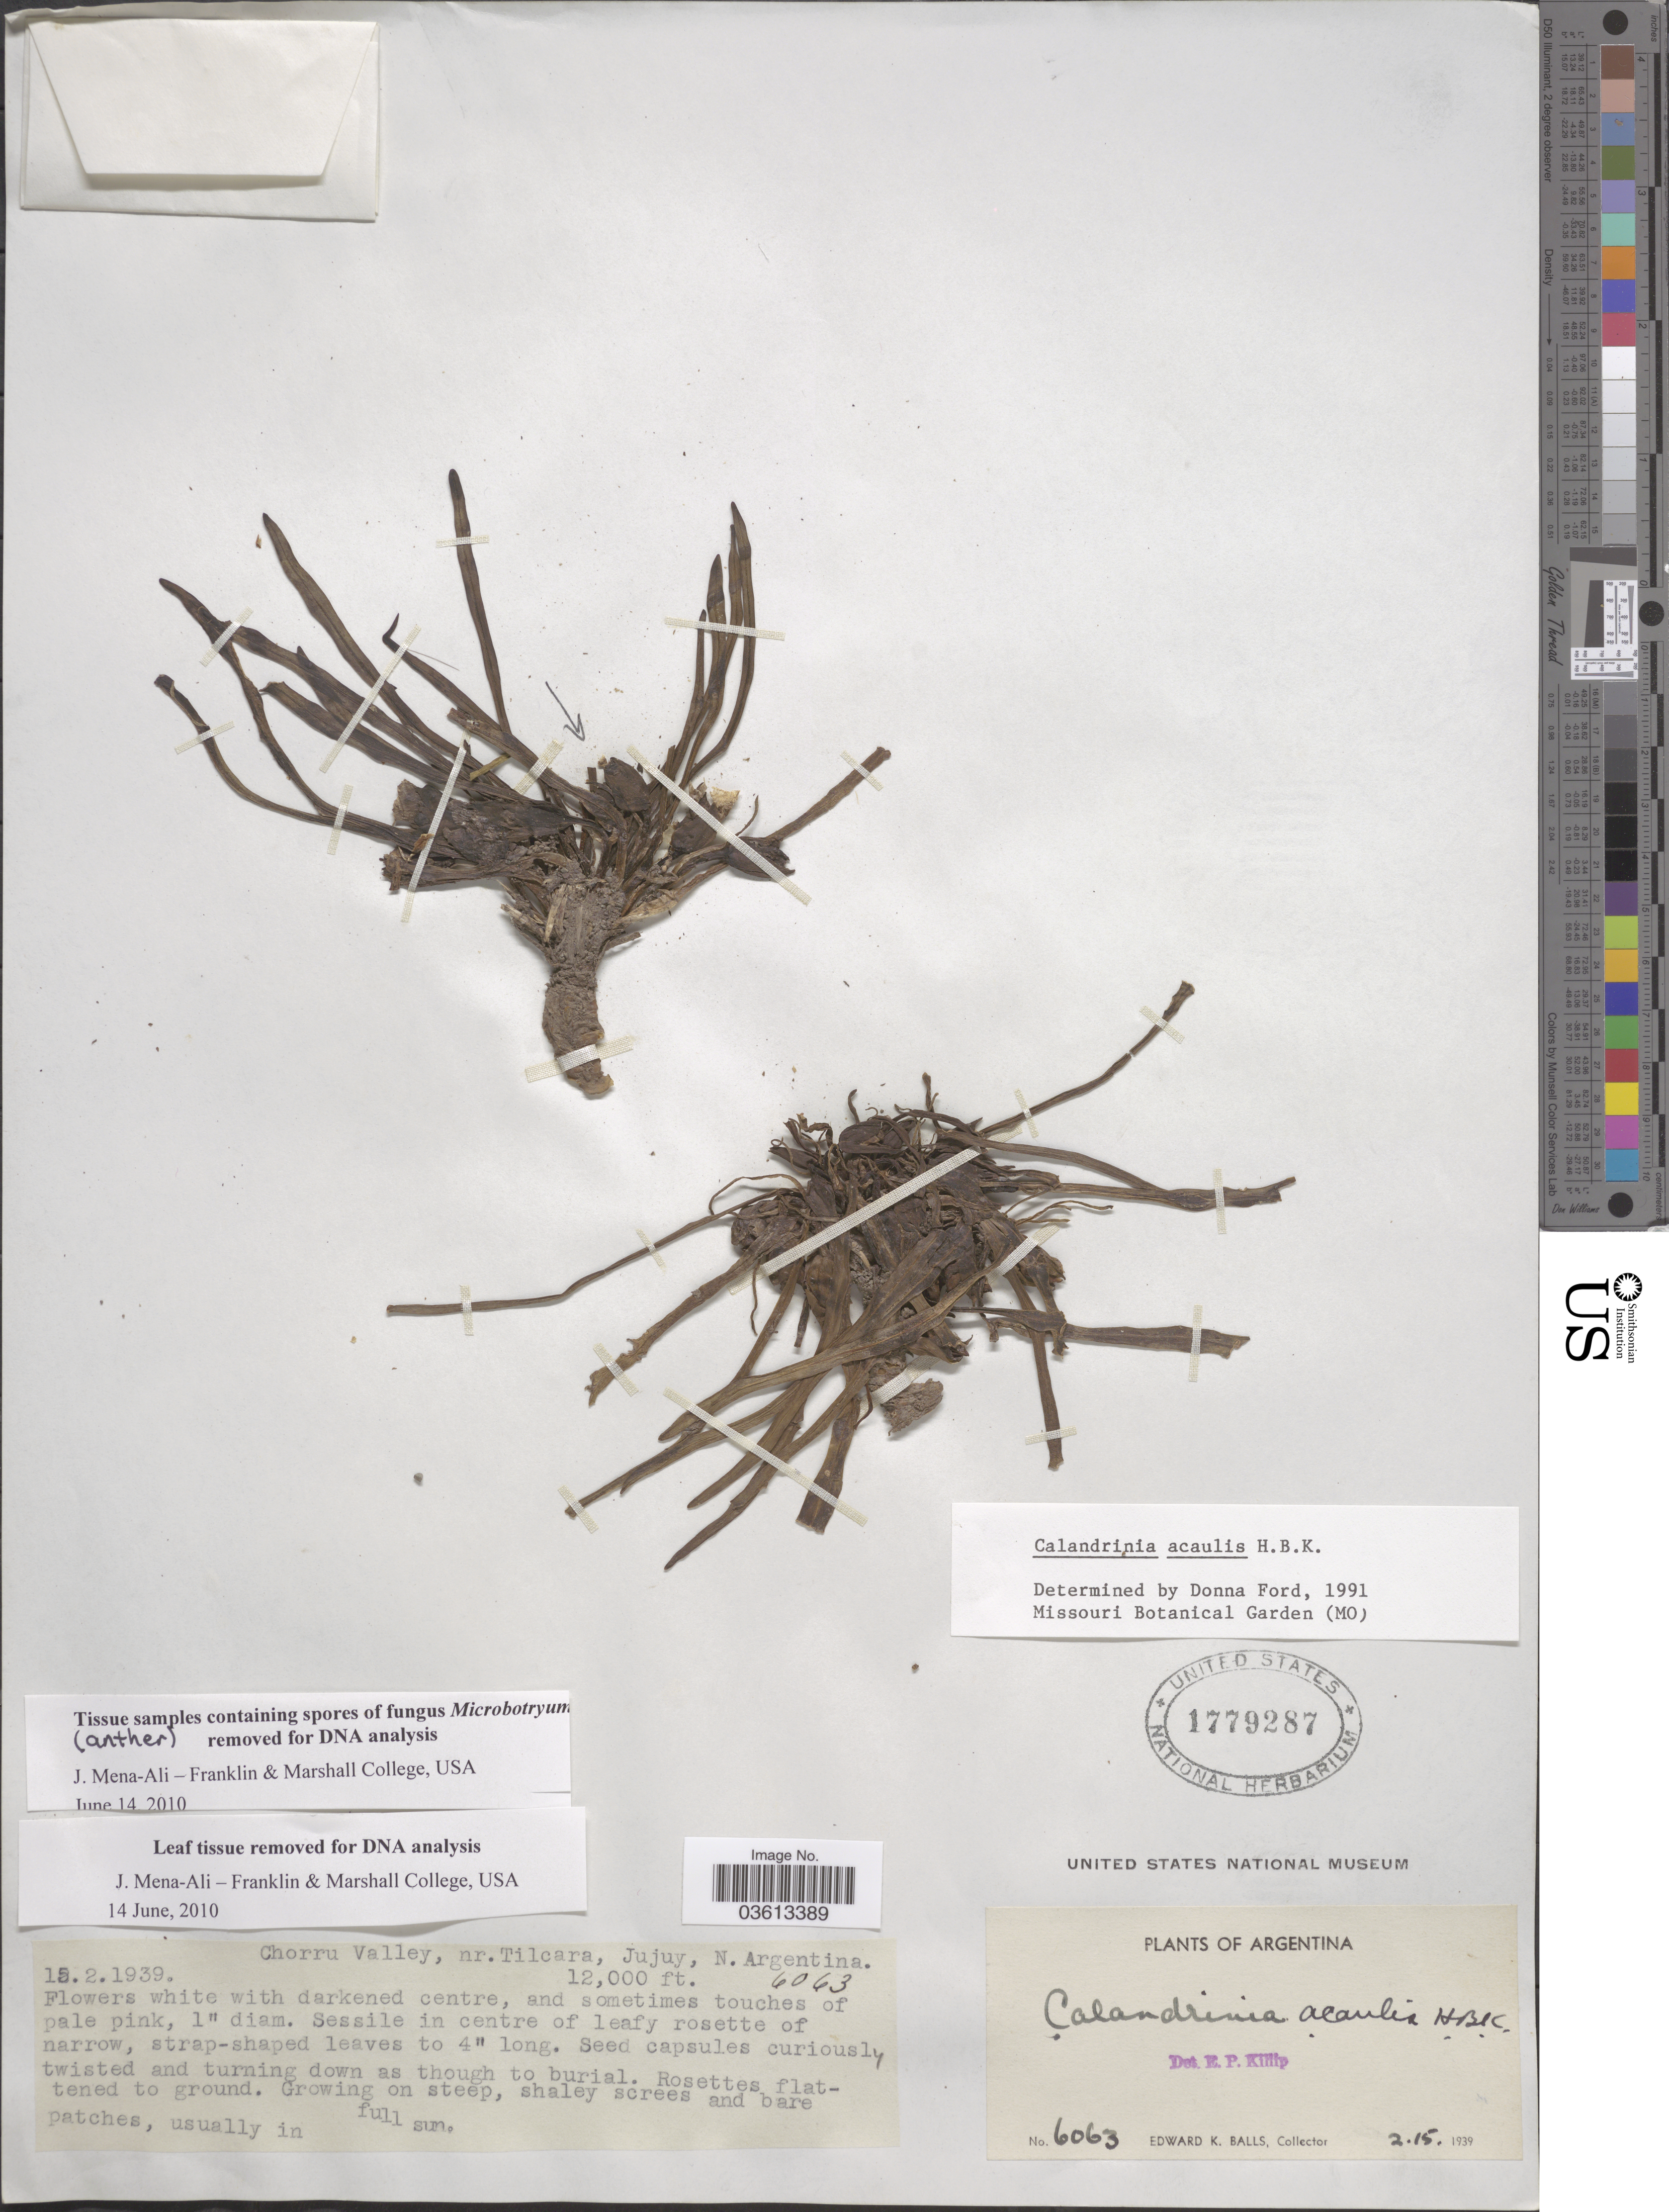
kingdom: Plantae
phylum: Tracheophyta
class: Magnoliopsida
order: Caryophyllales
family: Montiaceae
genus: Calandrinia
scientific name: Calandrinia acaulis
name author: Kunth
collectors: E. K. Balls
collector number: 6063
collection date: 1939-02-15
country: Argentina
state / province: Jujuy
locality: Chorru Valley, nr. Tilcara, N. Argentina.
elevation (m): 3658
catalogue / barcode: US 1779287